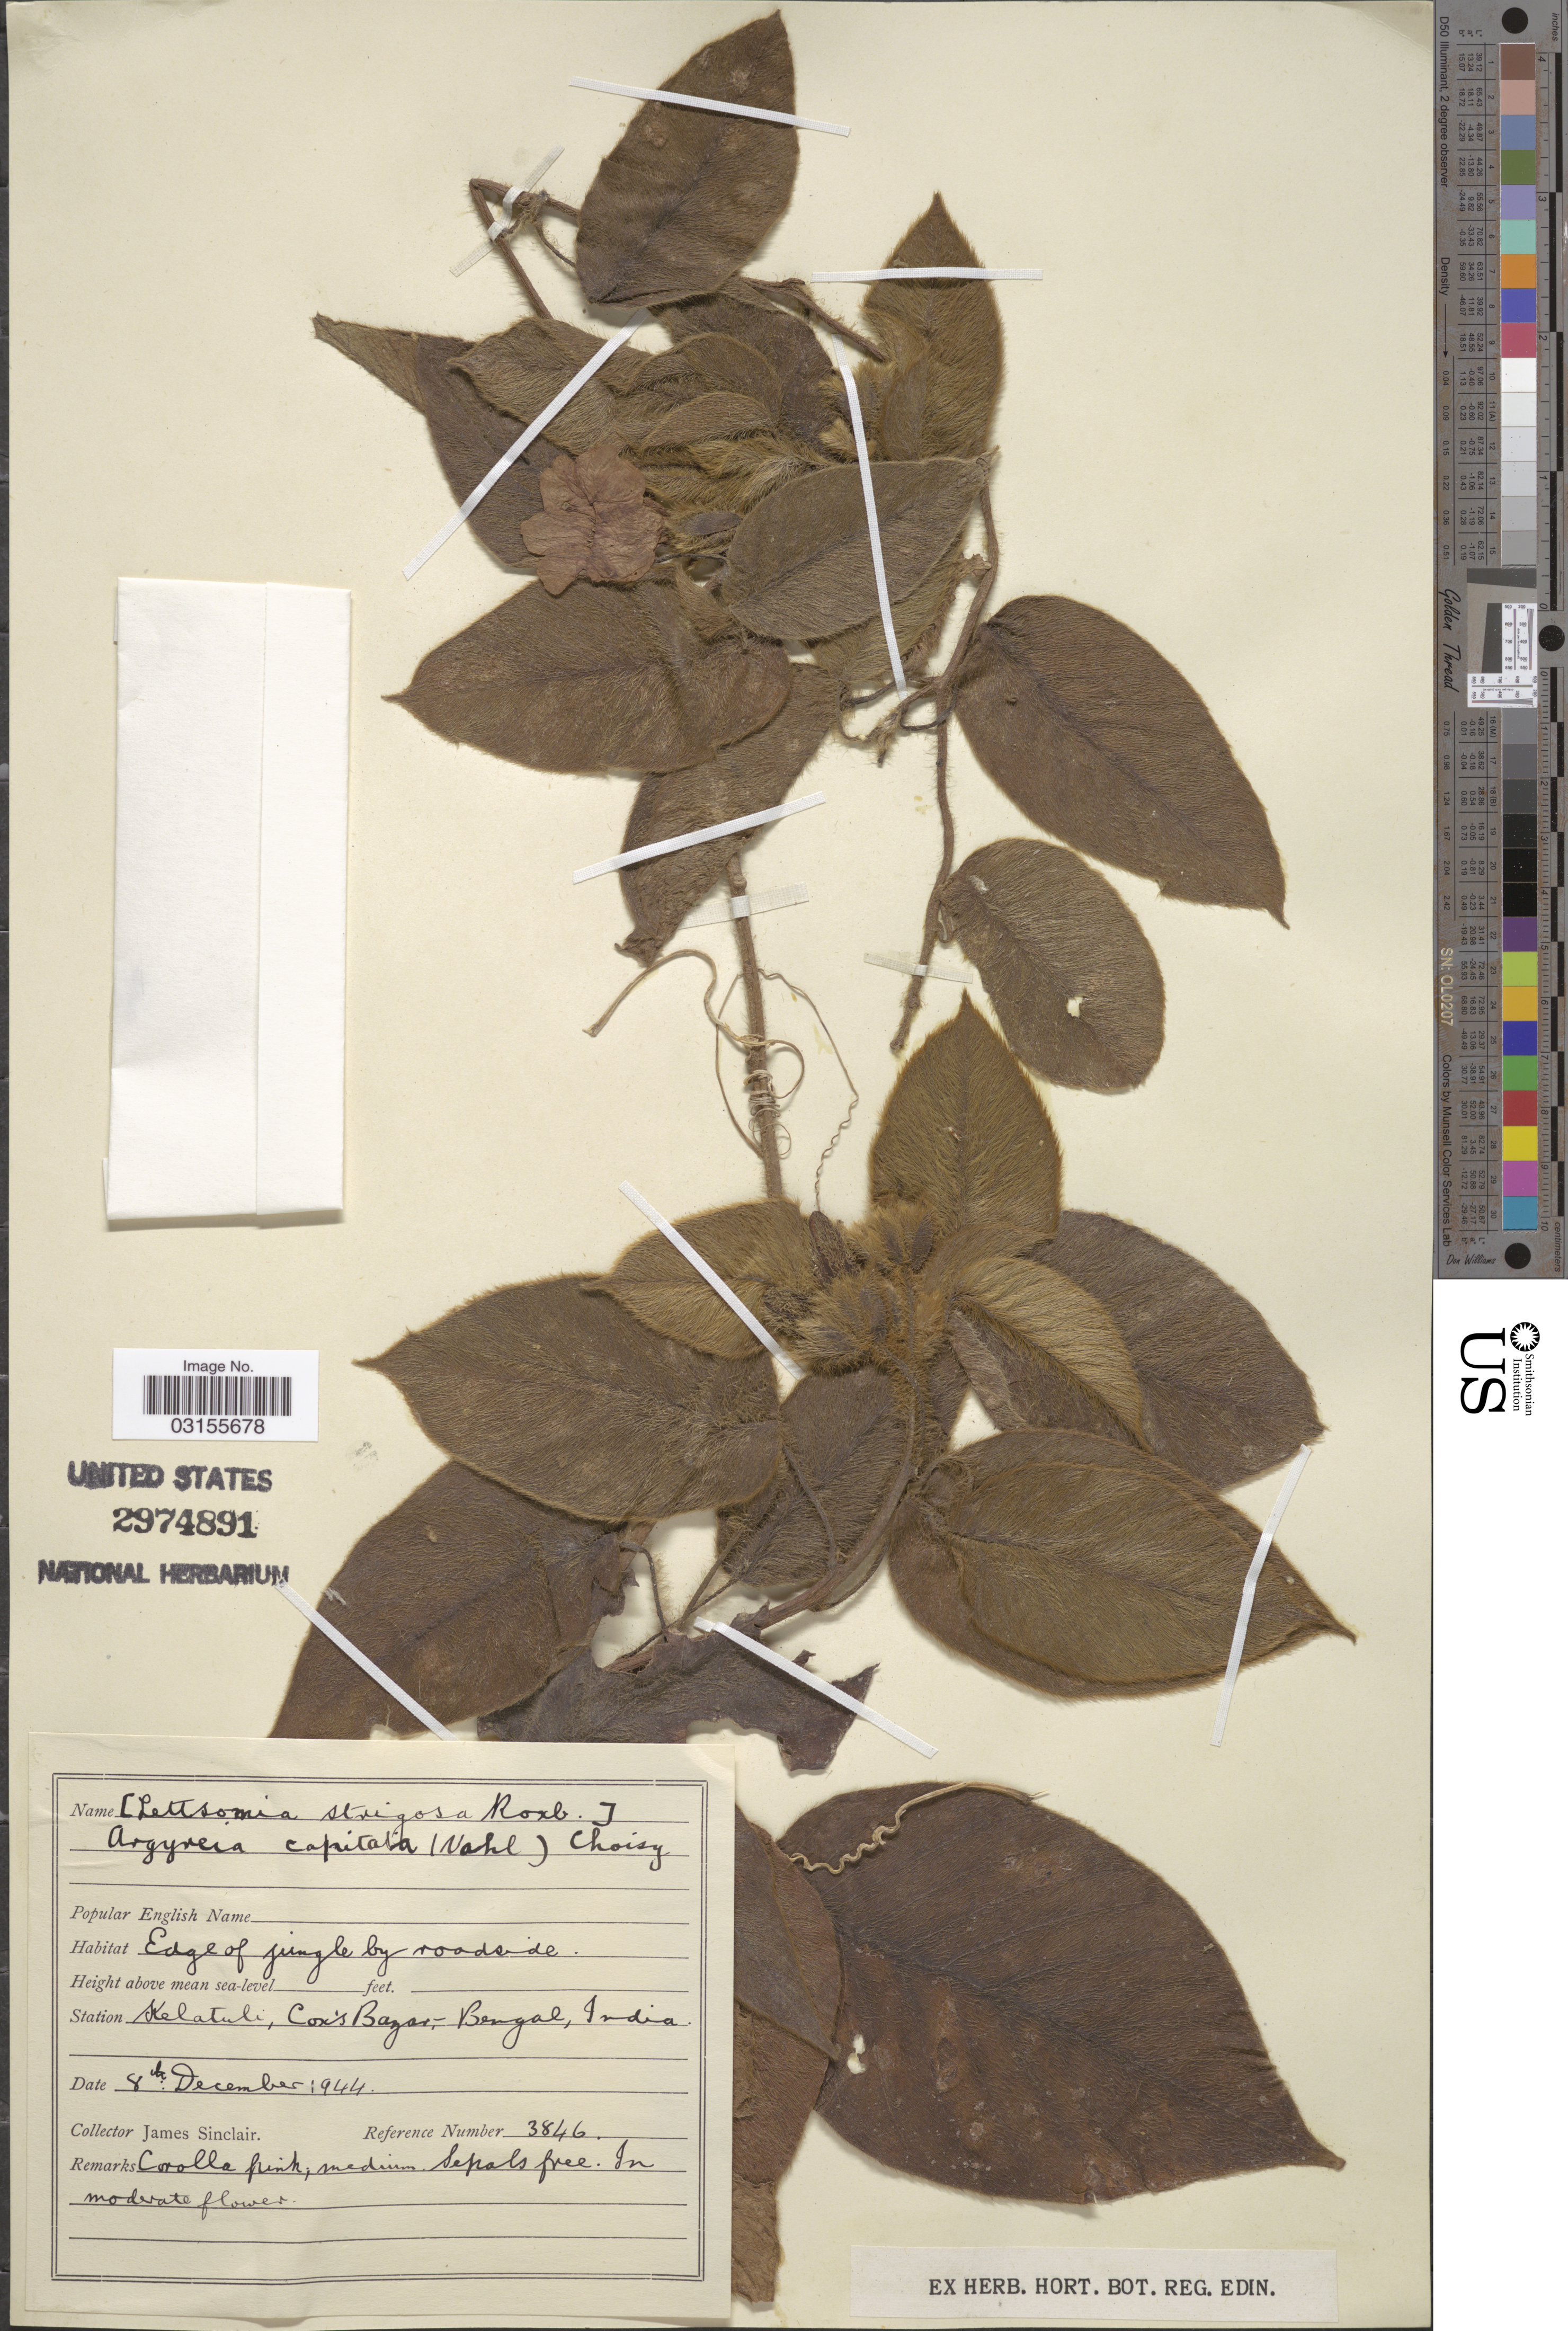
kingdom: Plantae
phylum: Tracheophyta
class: Magnoliopsida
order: Solanales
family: Convolvulaceae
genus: Argyreia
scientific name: Argyreia capitata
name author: (Vahl) Choisy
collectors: J. Sinclair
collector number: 3846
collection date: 1944-12-08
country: Bangladesh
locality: Station Kelatuli, Cox's Bazar, Bengal.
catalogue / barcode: US 2974891